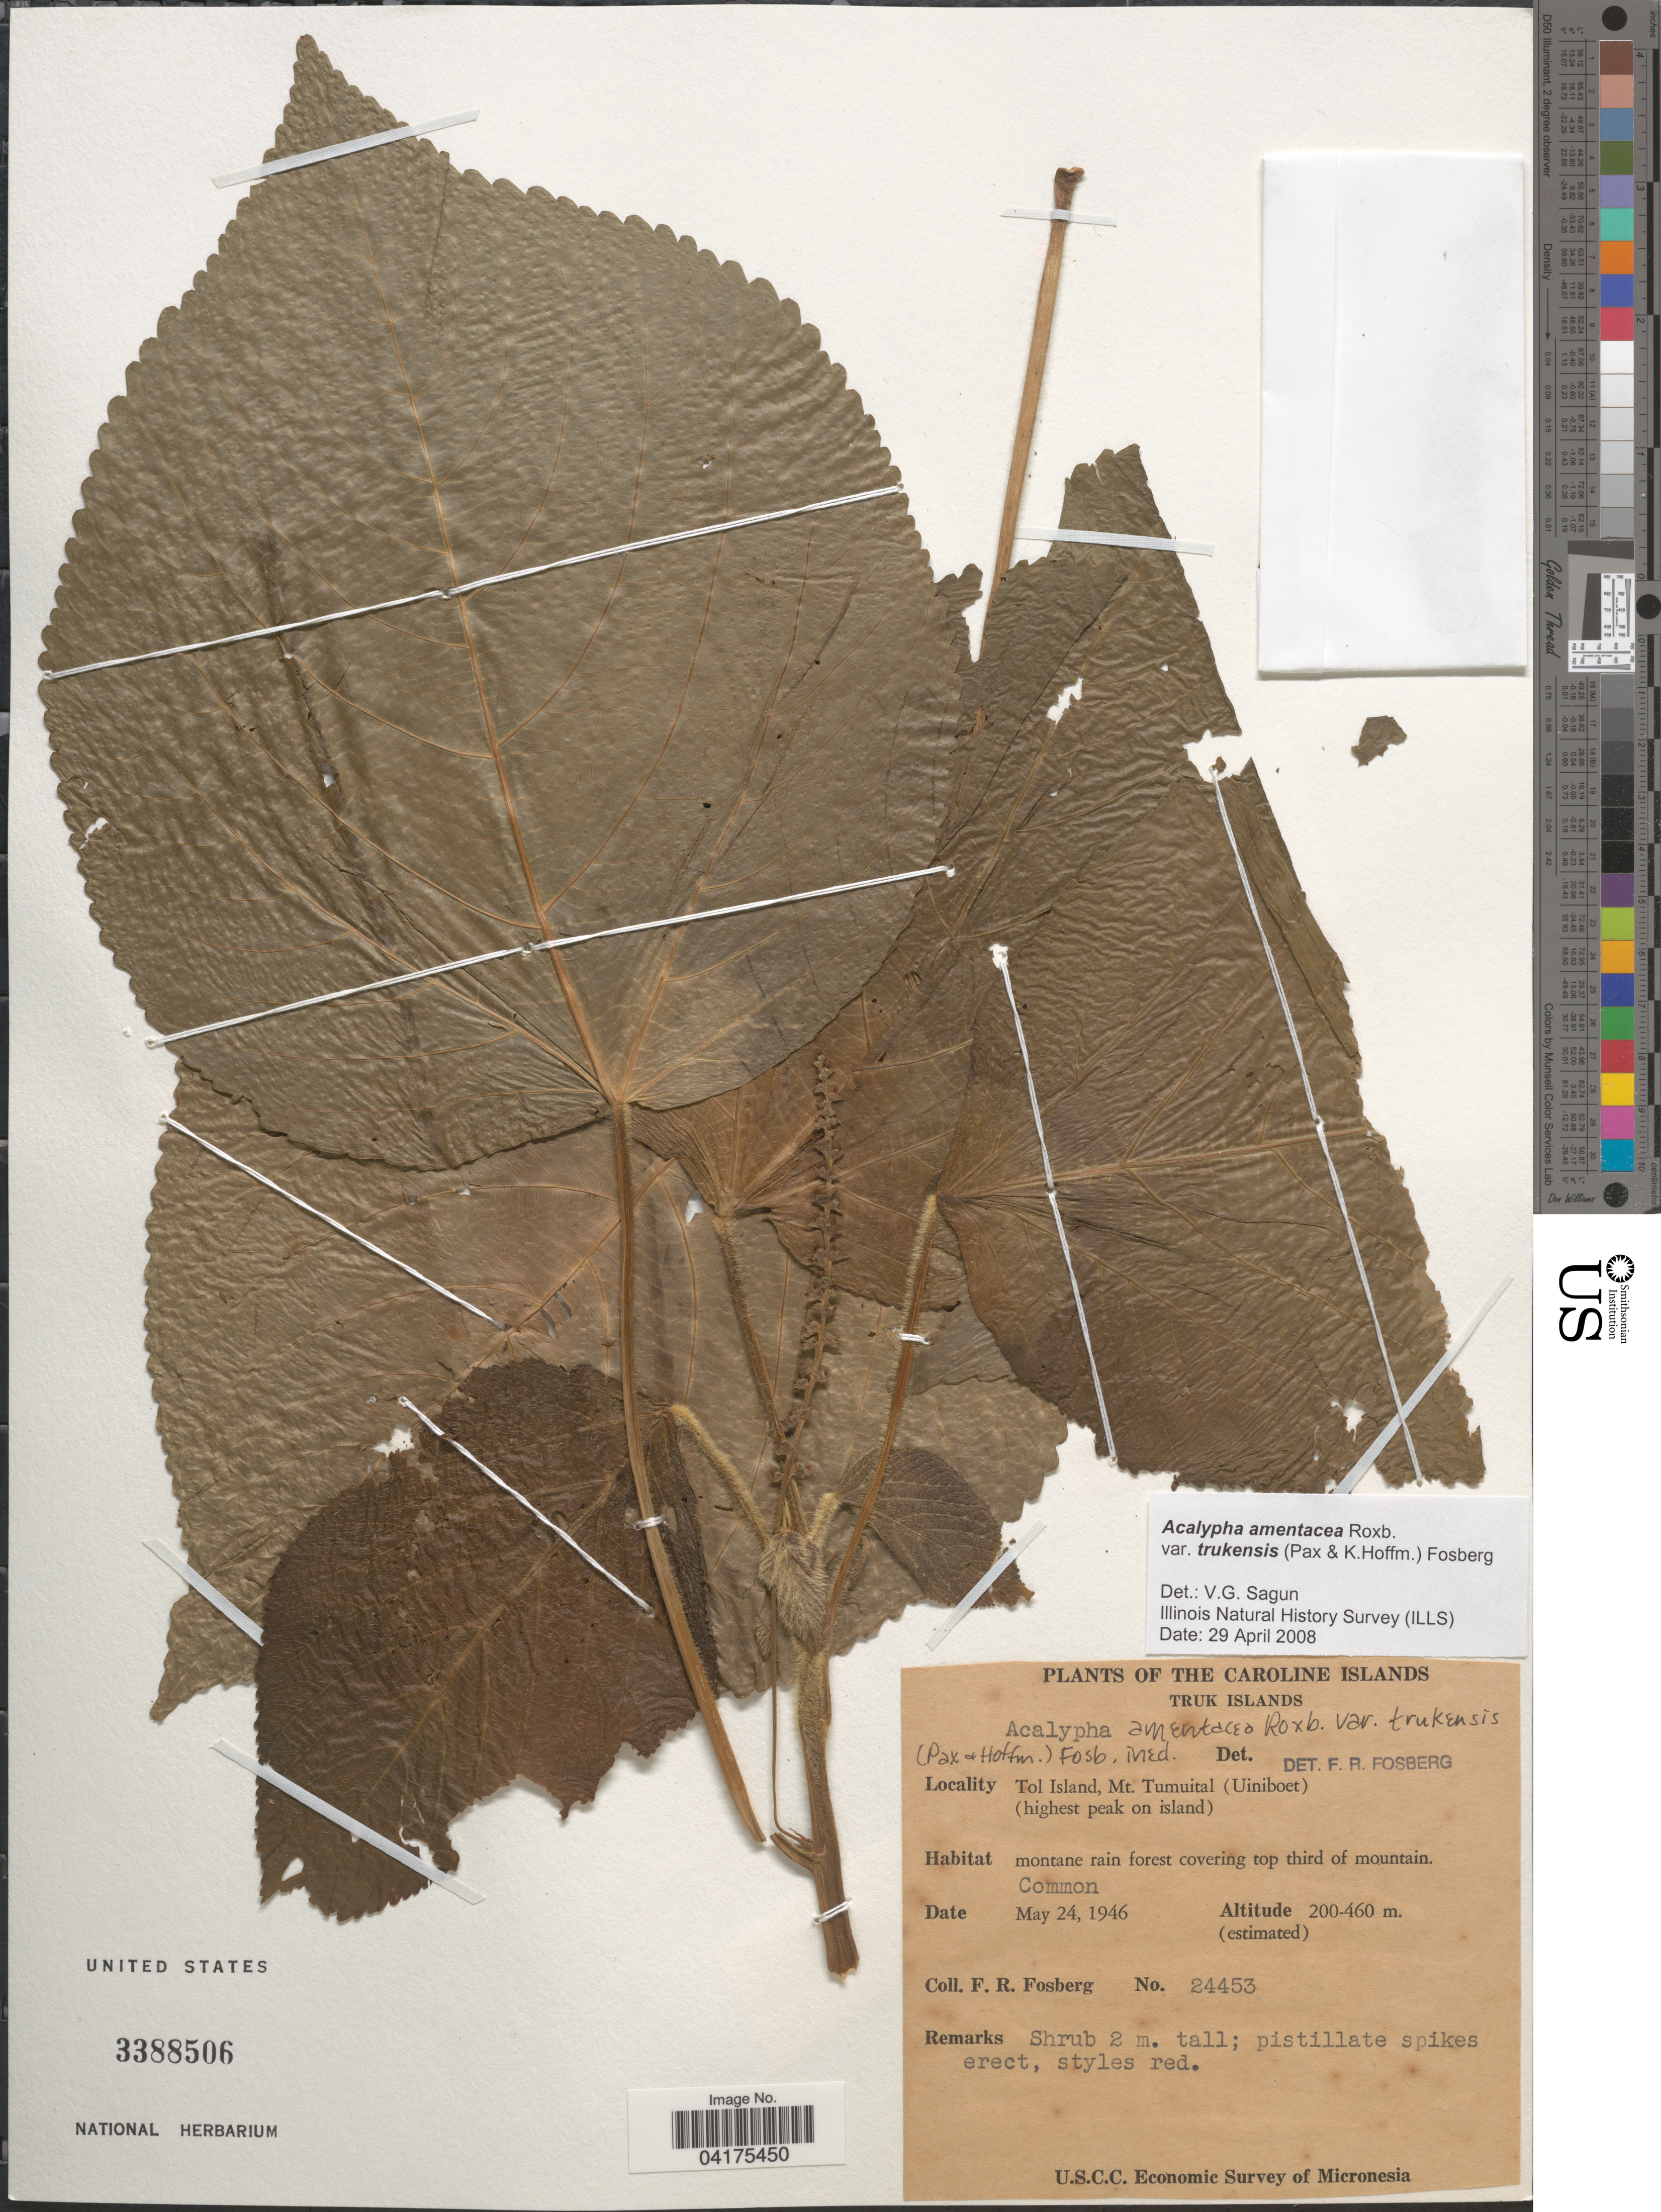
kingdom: Plantae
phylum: Tracheophyta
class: Magnoliopsida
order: Malpighiales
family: Euphorbiaceae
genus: Acalypha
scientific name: Acalypha amentacea var. trukensis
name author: (Pax & Hoffm.) Fosberg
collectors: F. R. Fosberg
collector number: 24453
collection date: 1946-05-24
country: Micronesia, Federated States of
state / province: Truk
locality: The Caroline Islands. Tol Island, Mt. Tumuital (Uiniboet) (highest peak on island). U.S.C.C. Economic Survey of Micronesia.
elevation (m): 200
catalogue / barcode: US 3388506